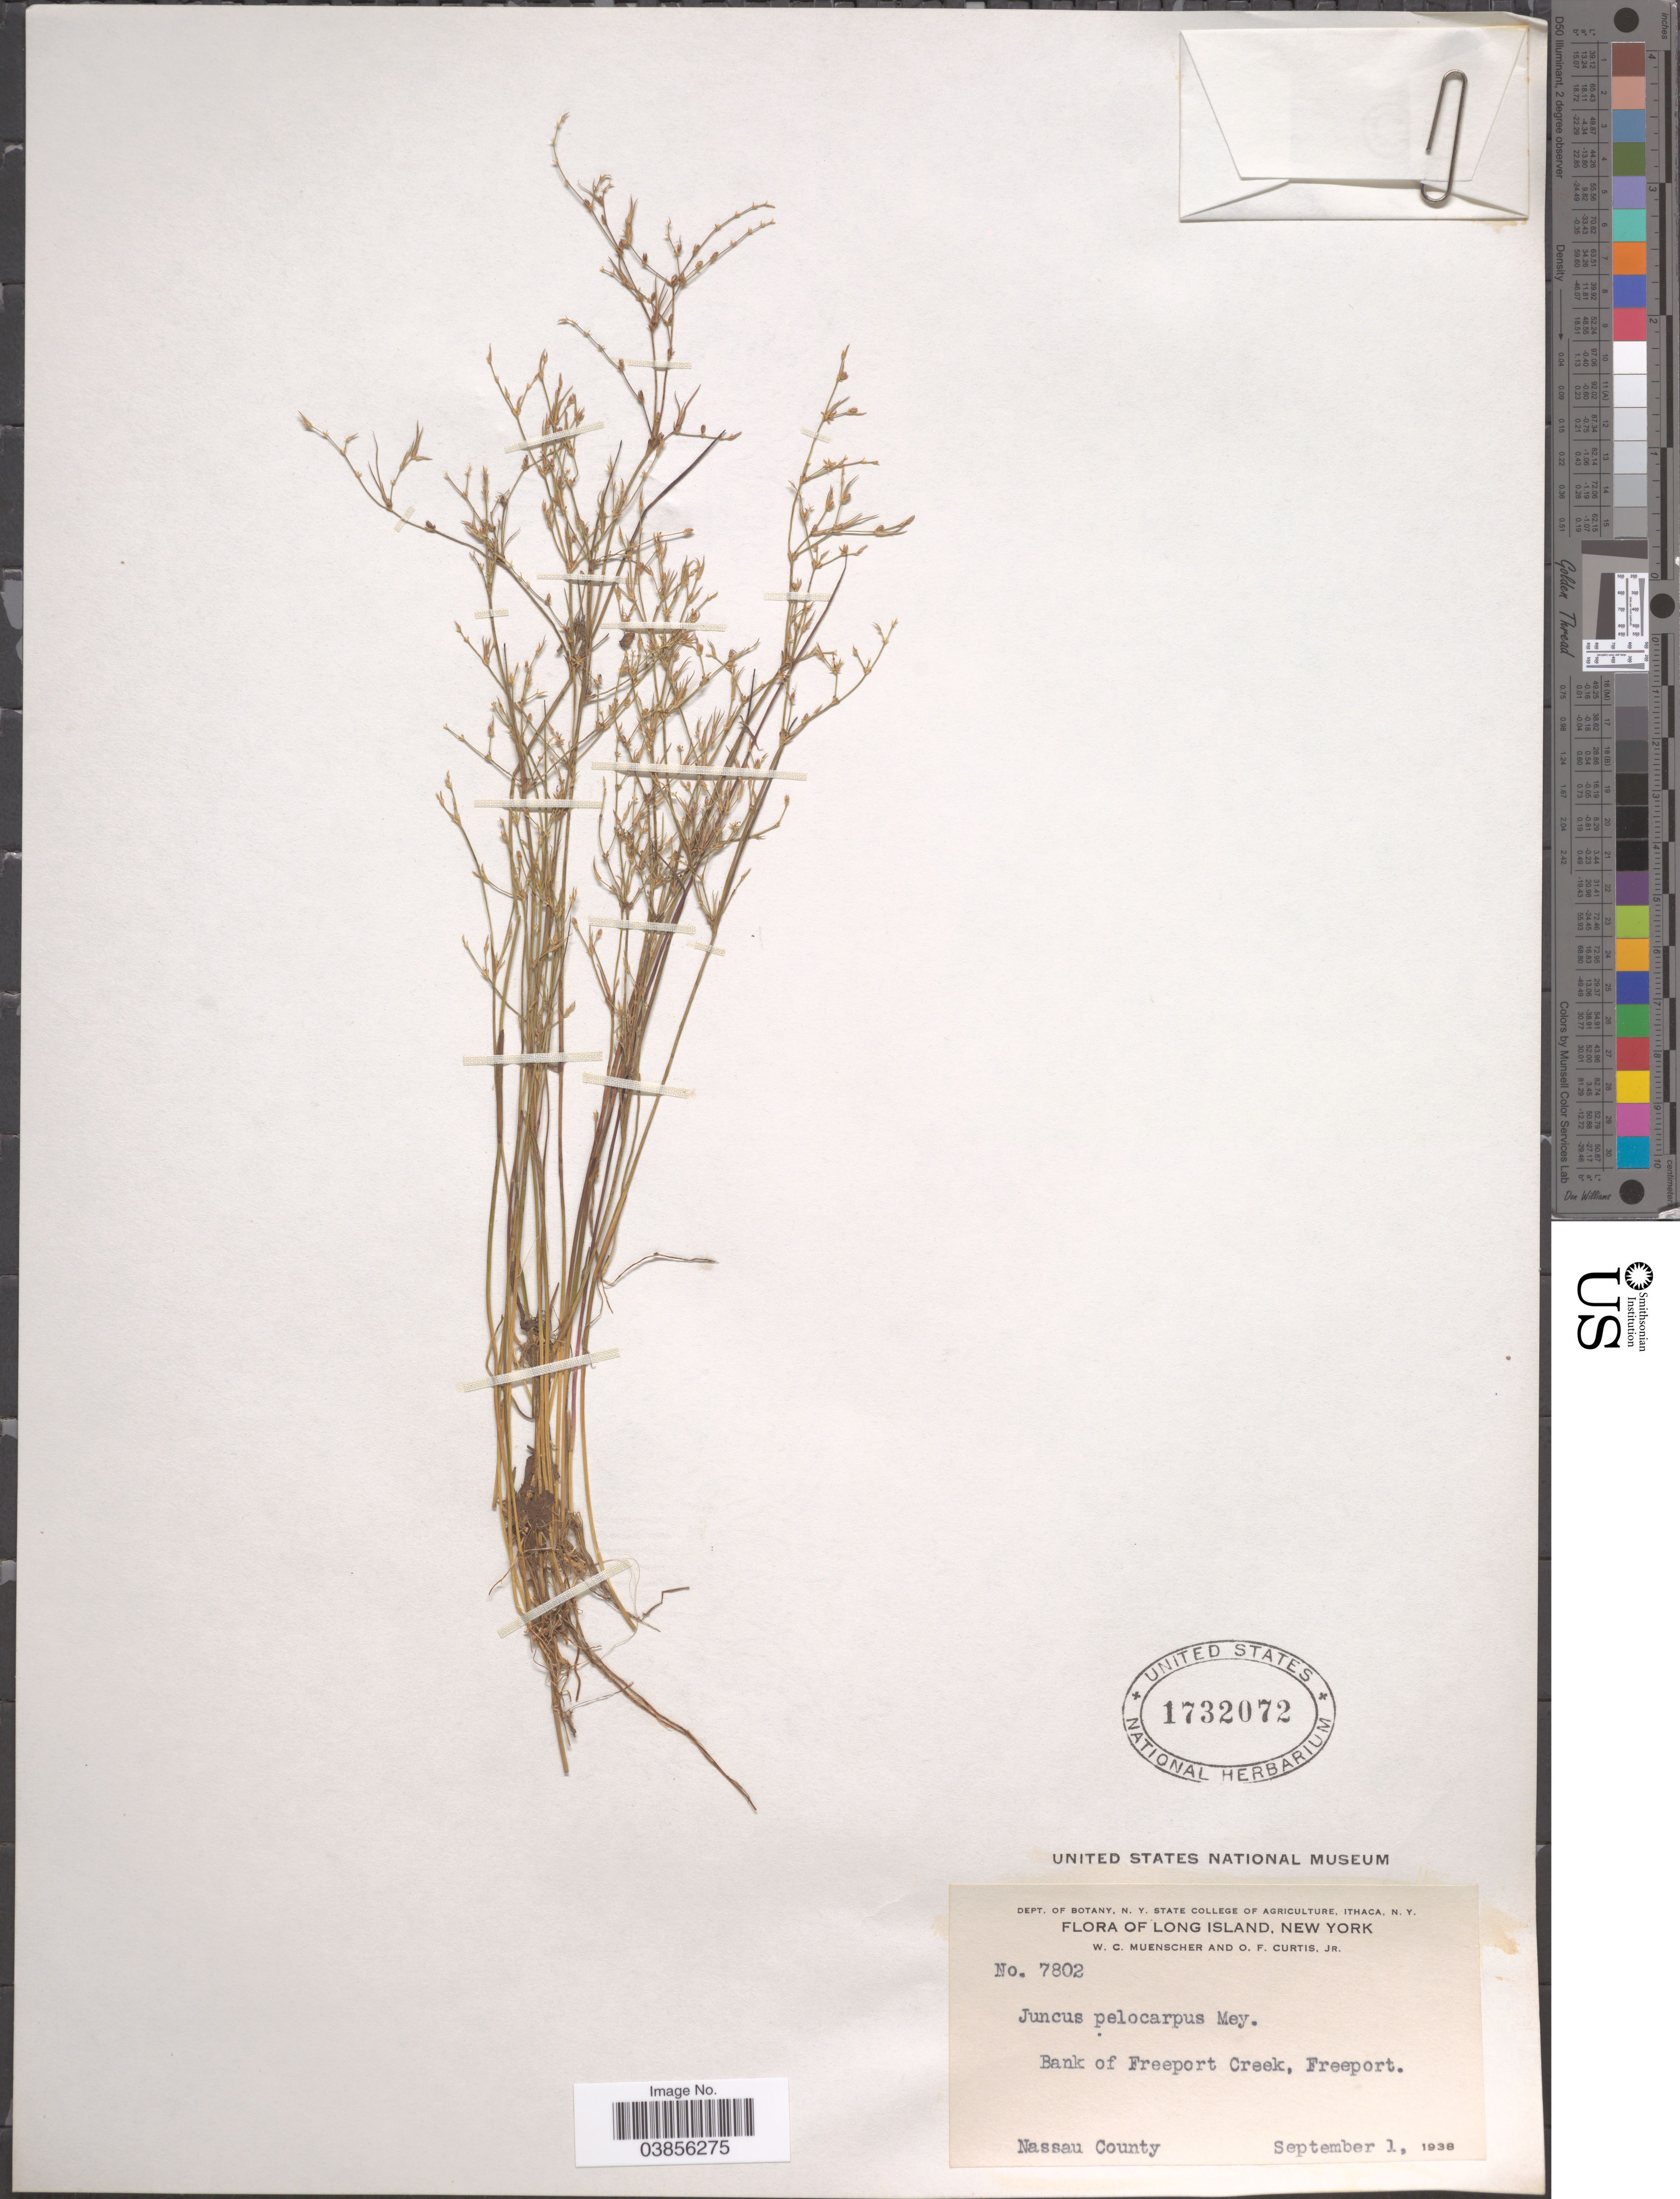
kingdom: Plantae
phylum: Tracheophyta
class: Liliopsida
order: Poales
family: Juncaceae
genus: Juncus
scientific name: Juncus pelocarpus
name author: E. Mey.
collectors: W. Muenscher & O. Curtis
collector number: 7802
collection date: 1938-09-01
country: United States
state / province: New York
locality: Long Island. Bank of Freeport Creek, Freeport. Nassau County.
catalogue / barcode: US 1732072